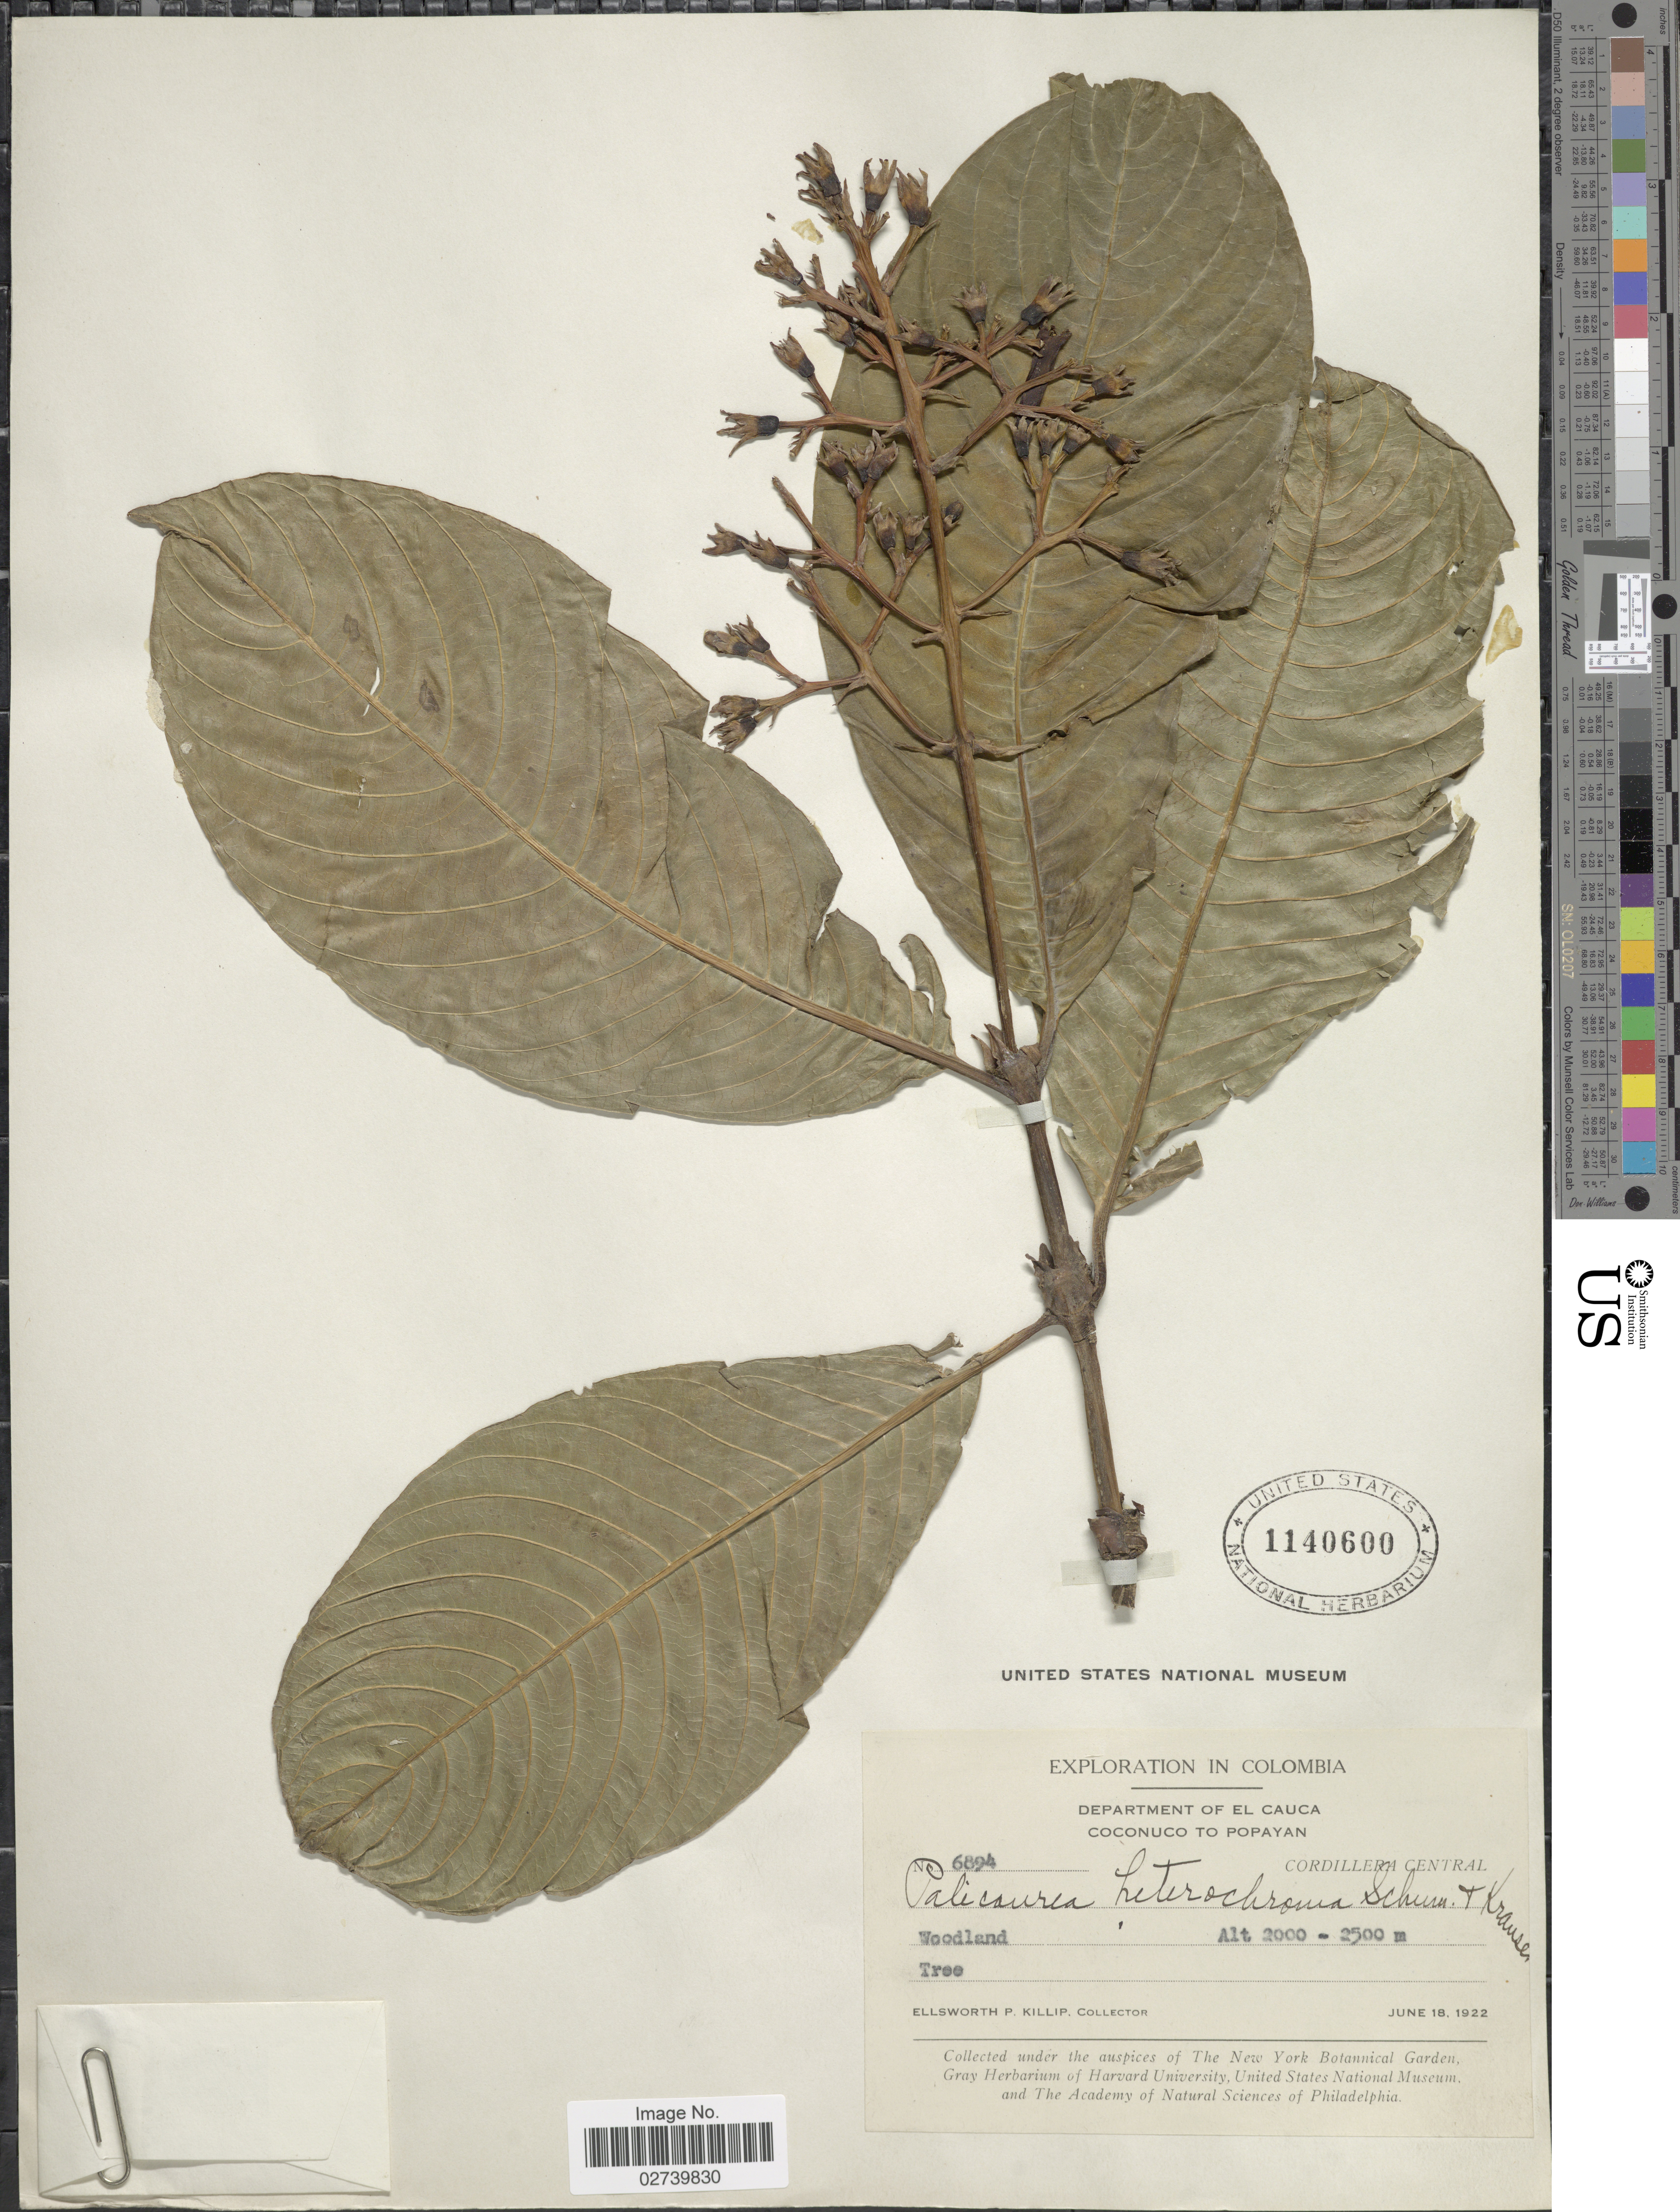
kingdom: Plantae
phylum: Tracheophyta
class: Magnoliopsida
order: Gentianales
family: Rubiaceae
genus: Palicourea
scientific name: Palicourea heterochroma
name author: K. Schum. & K. Krause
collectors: E. P. Killip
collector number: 6894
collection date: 1922-06-18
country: Colombia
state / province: Cauca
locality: Coconuco to Popayan. Cordillera Central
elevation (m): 2000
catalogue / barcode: US 1140600